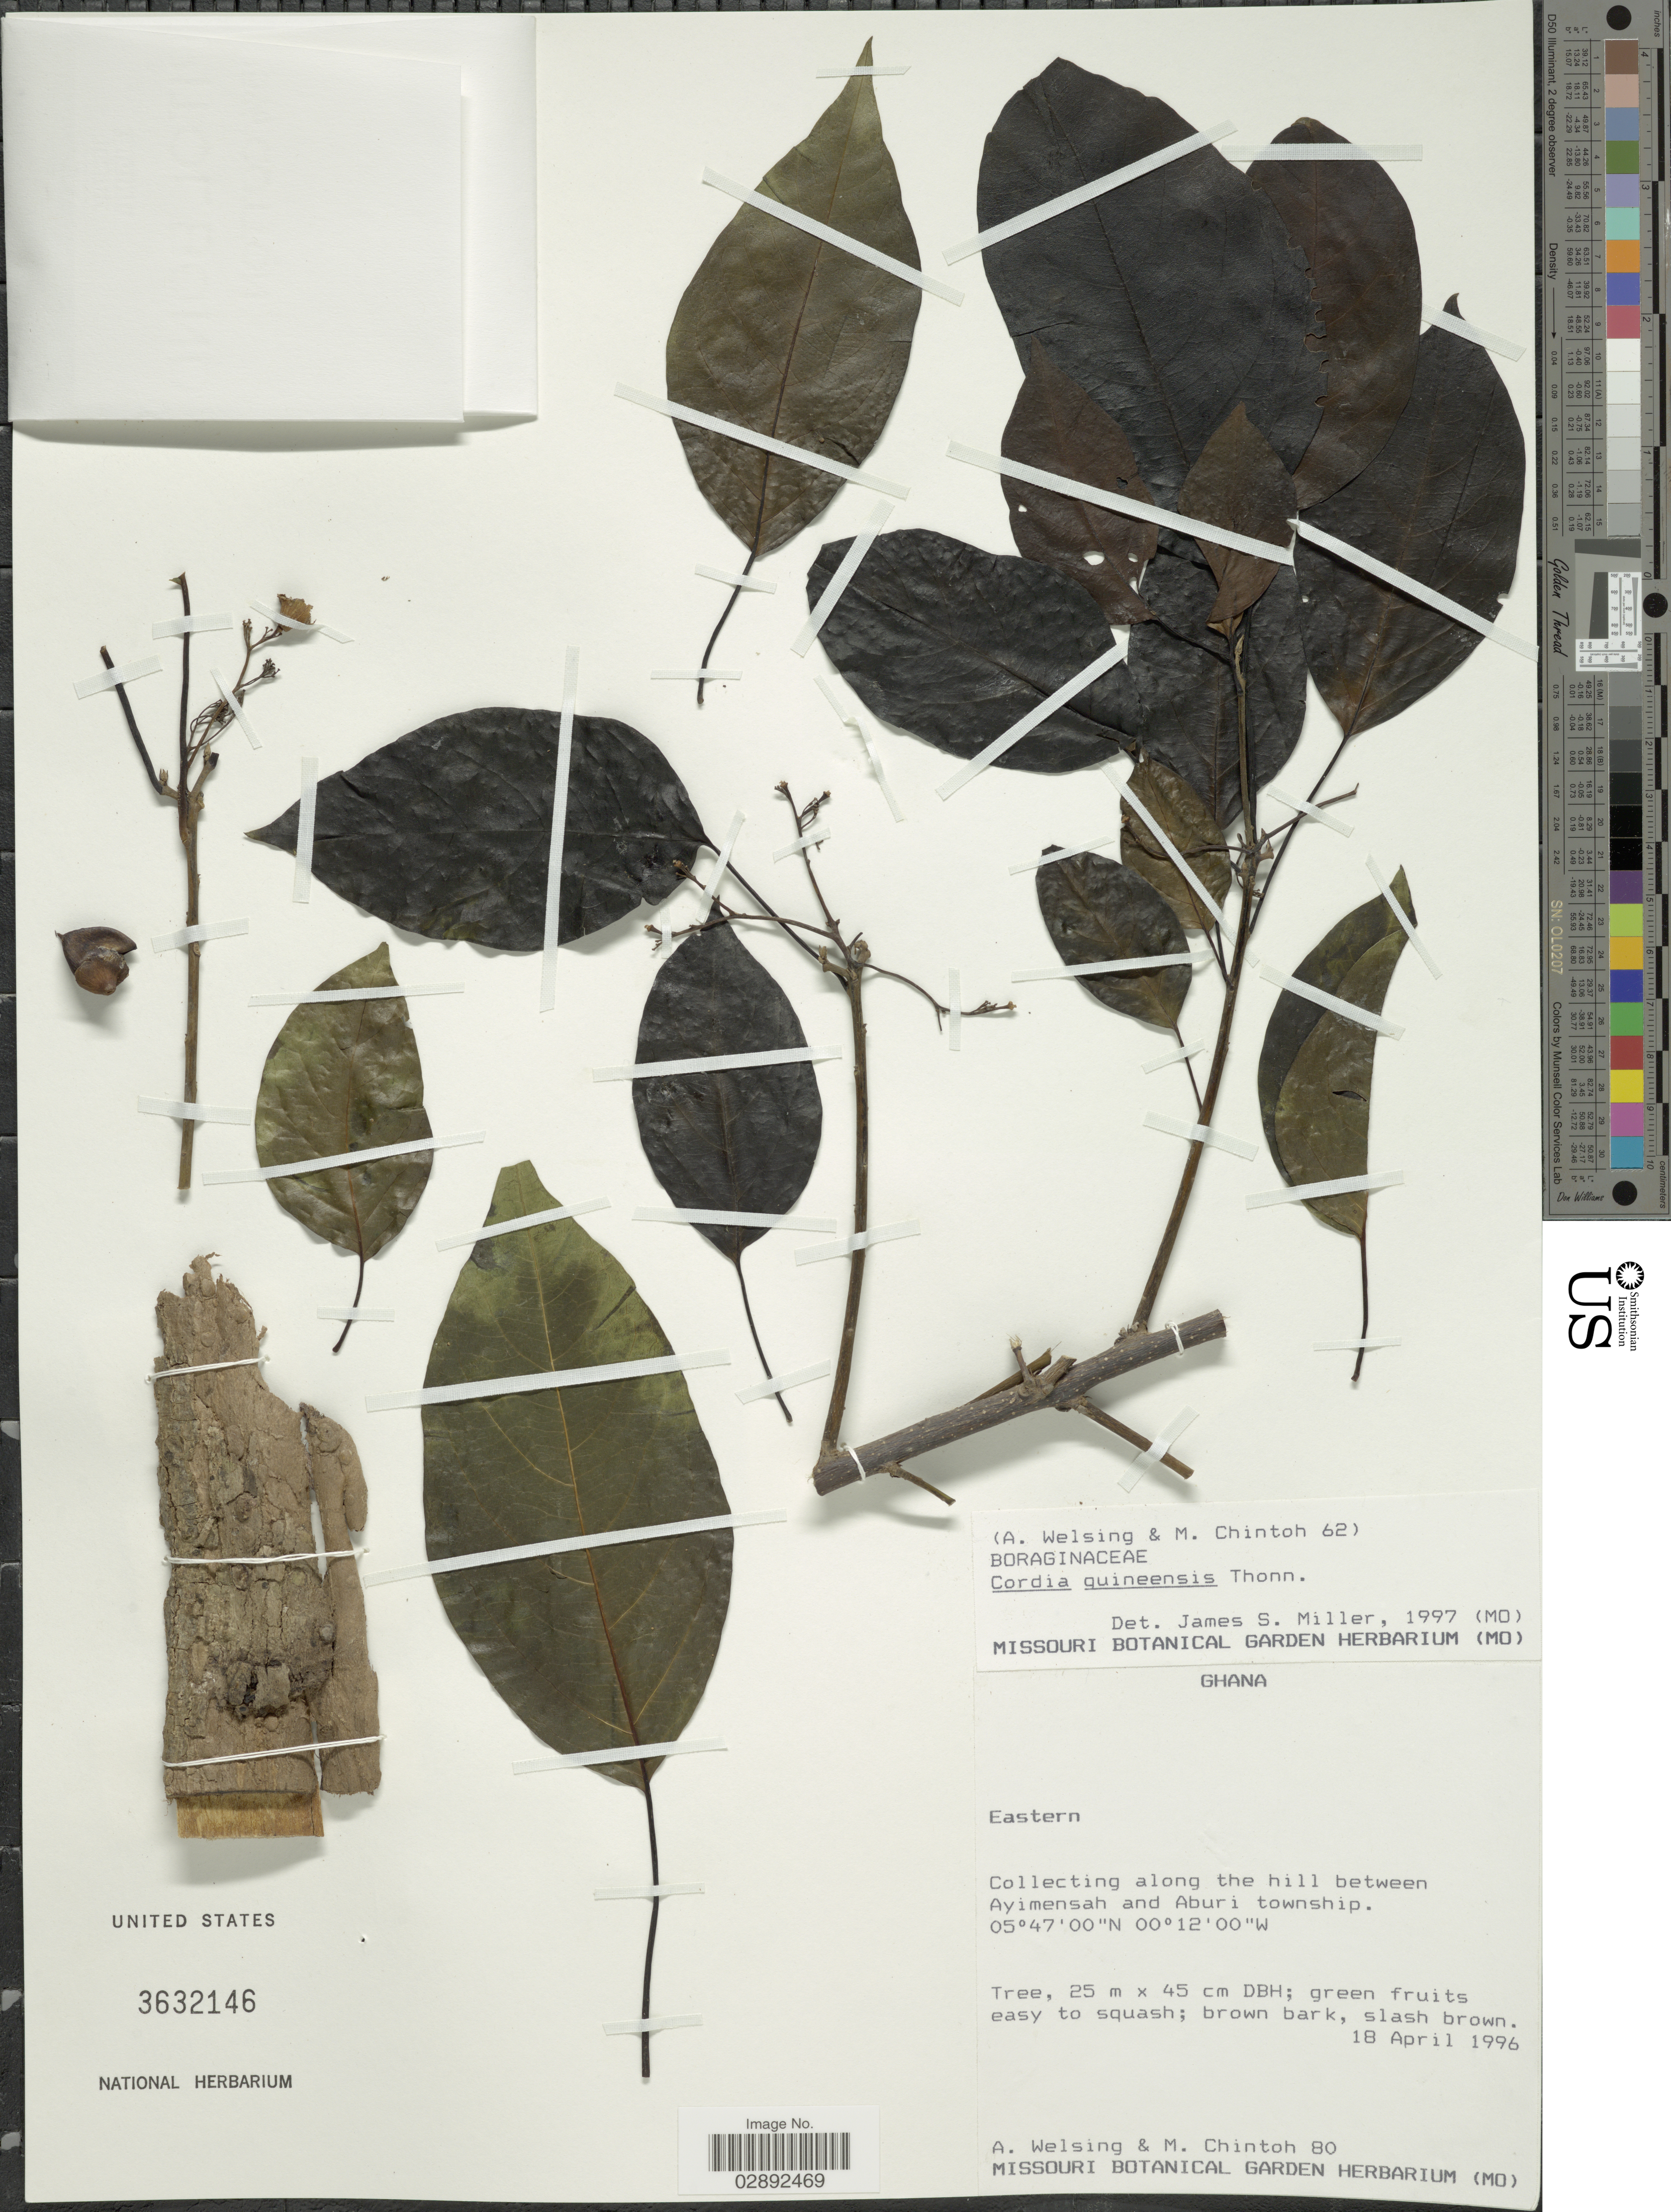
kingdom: Plantae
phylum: Tracheophyta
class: Magnoliopsida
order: Boraginales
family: Cordiaceae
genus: Cordia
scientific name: Cordia guianensis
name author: (Desv.) Roem. & Schult.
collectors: A. Welsing & M. Chintoh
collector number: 80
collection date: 1996-04-18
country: Ghana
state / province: Eastern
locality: Along the hill between Ayimensah and Aburi township.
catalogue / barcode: US 3632146